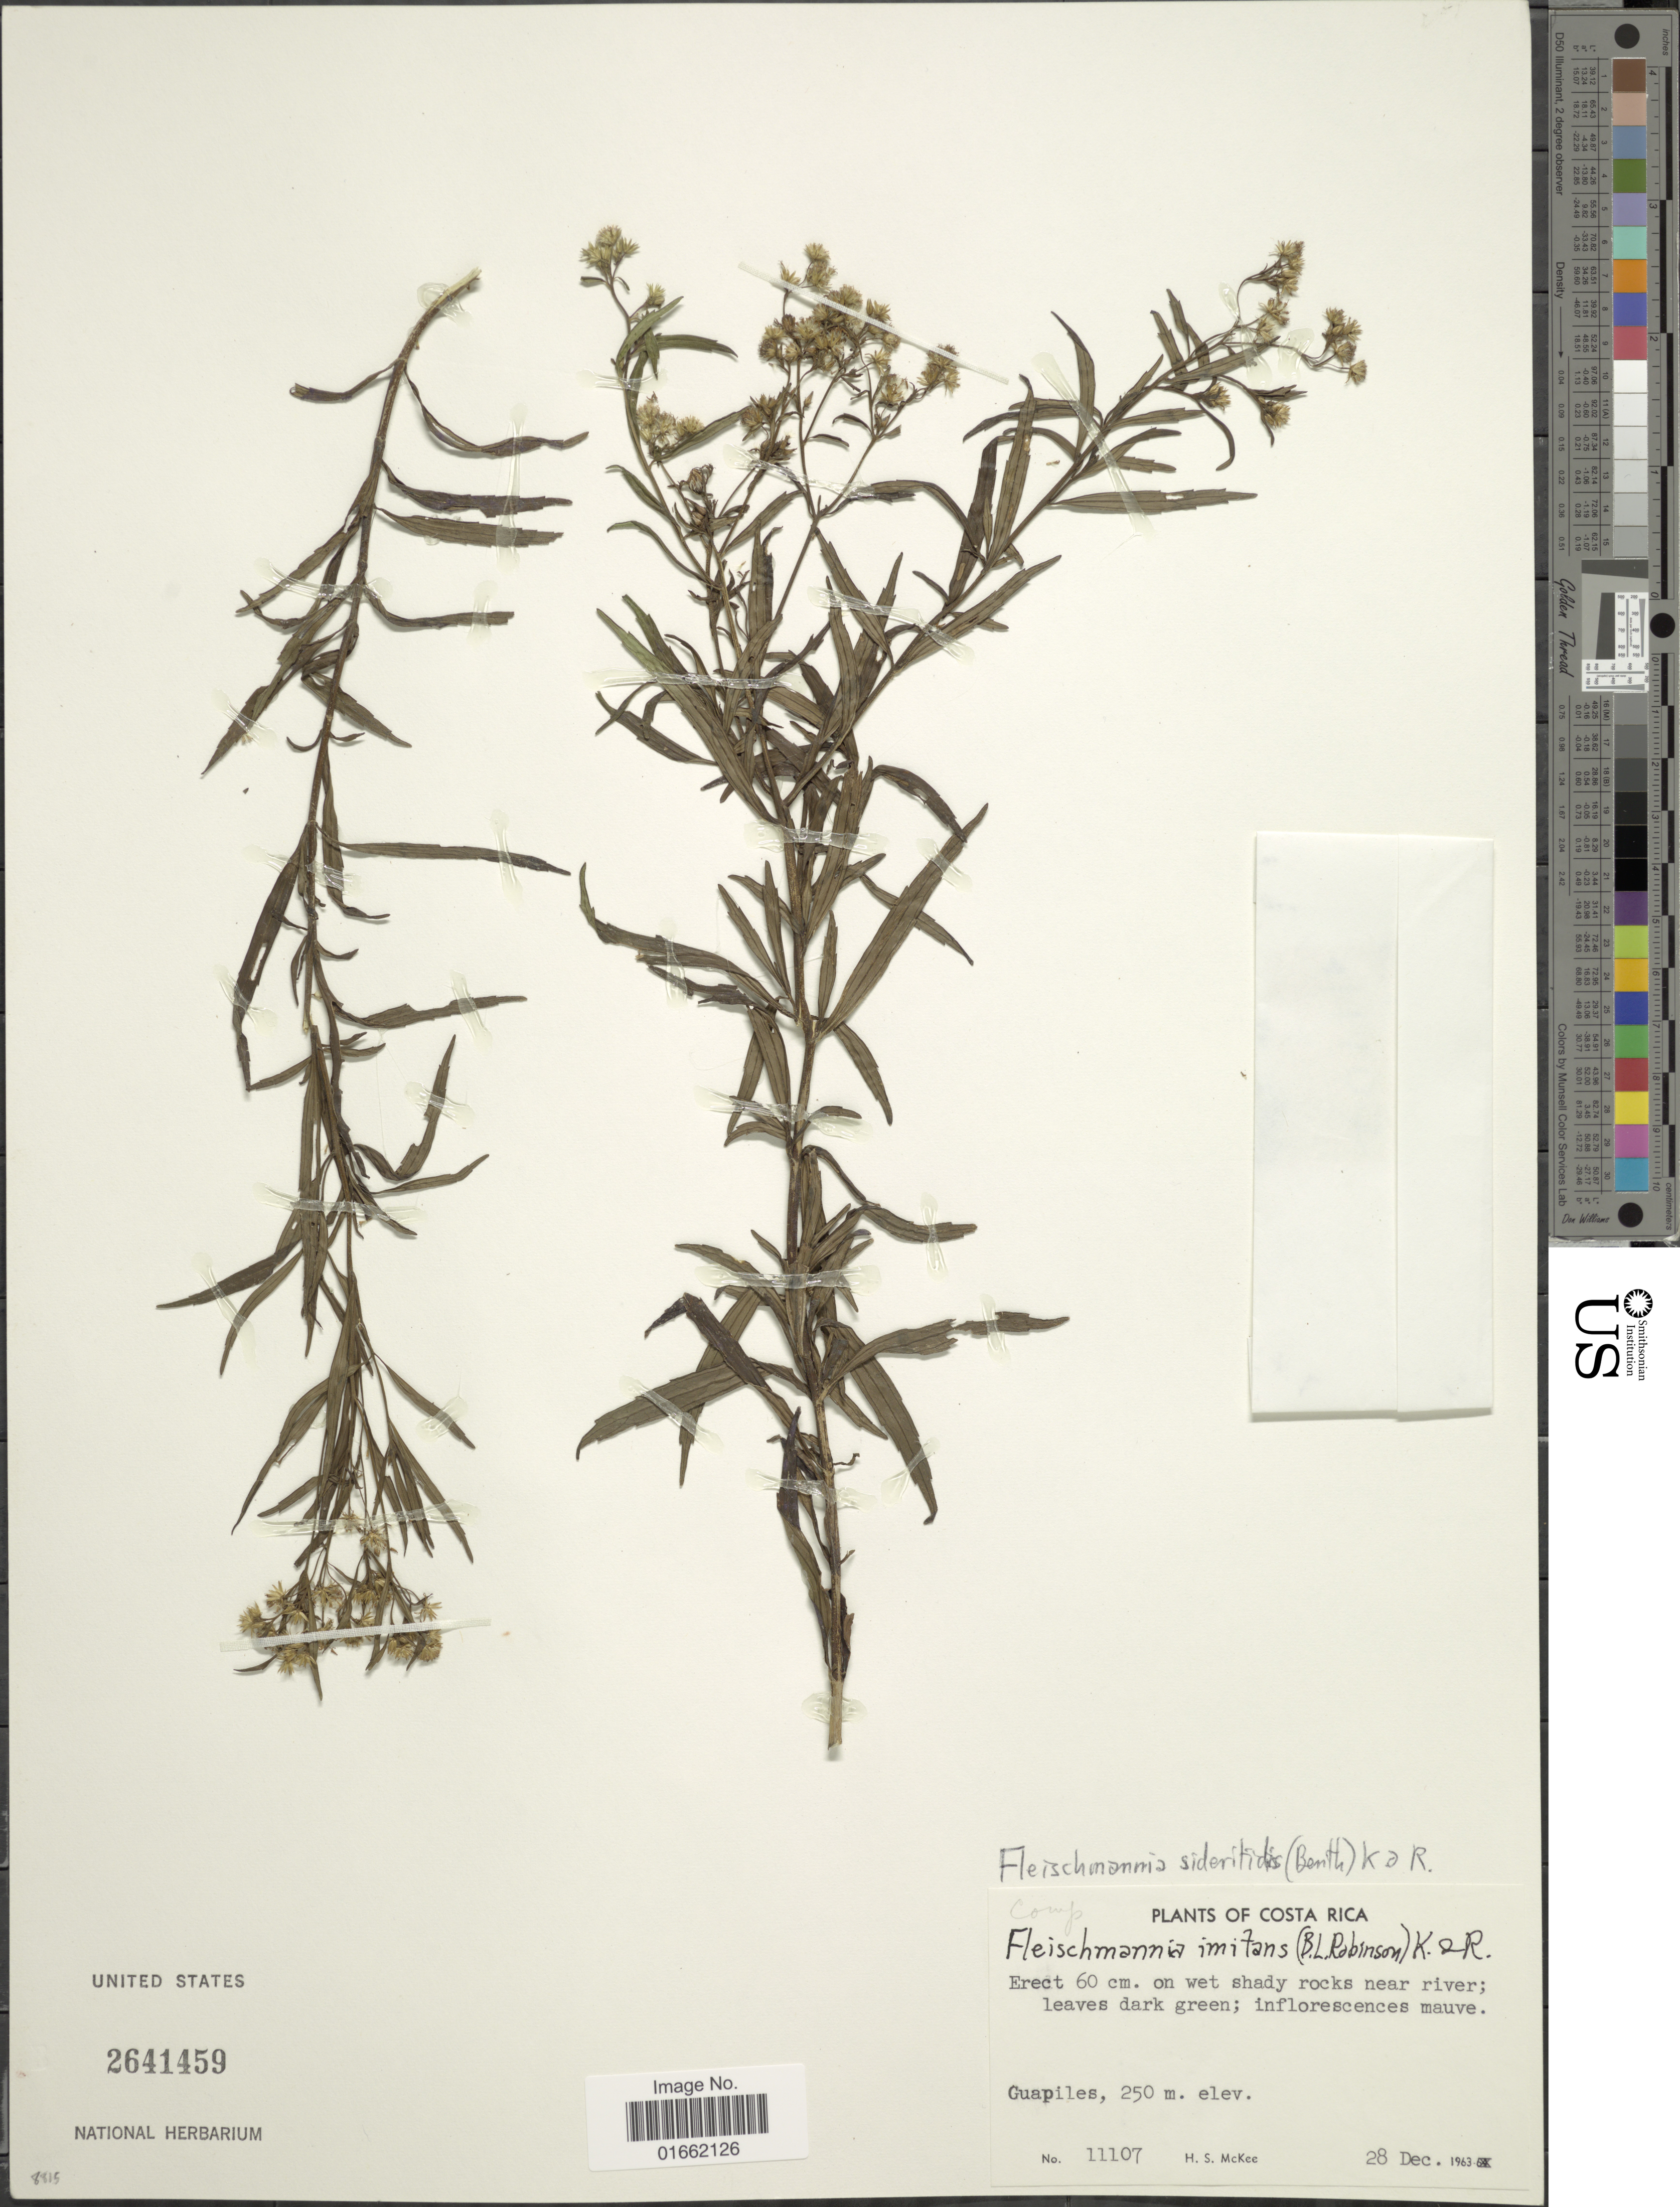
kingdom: Plantae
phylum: Tracheophyta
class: Magnoliopsida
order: Asterales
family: Asteraceae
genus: Fleischmannia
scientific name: Fleischmannia sideritides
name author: (Benth. in Oerst.) R.M. King & H. Rob.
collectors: H. S. McKee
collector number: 11107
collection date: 1963-12-28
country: Costa Rica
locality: Guapiles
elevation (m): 250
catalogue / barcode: US 2641459